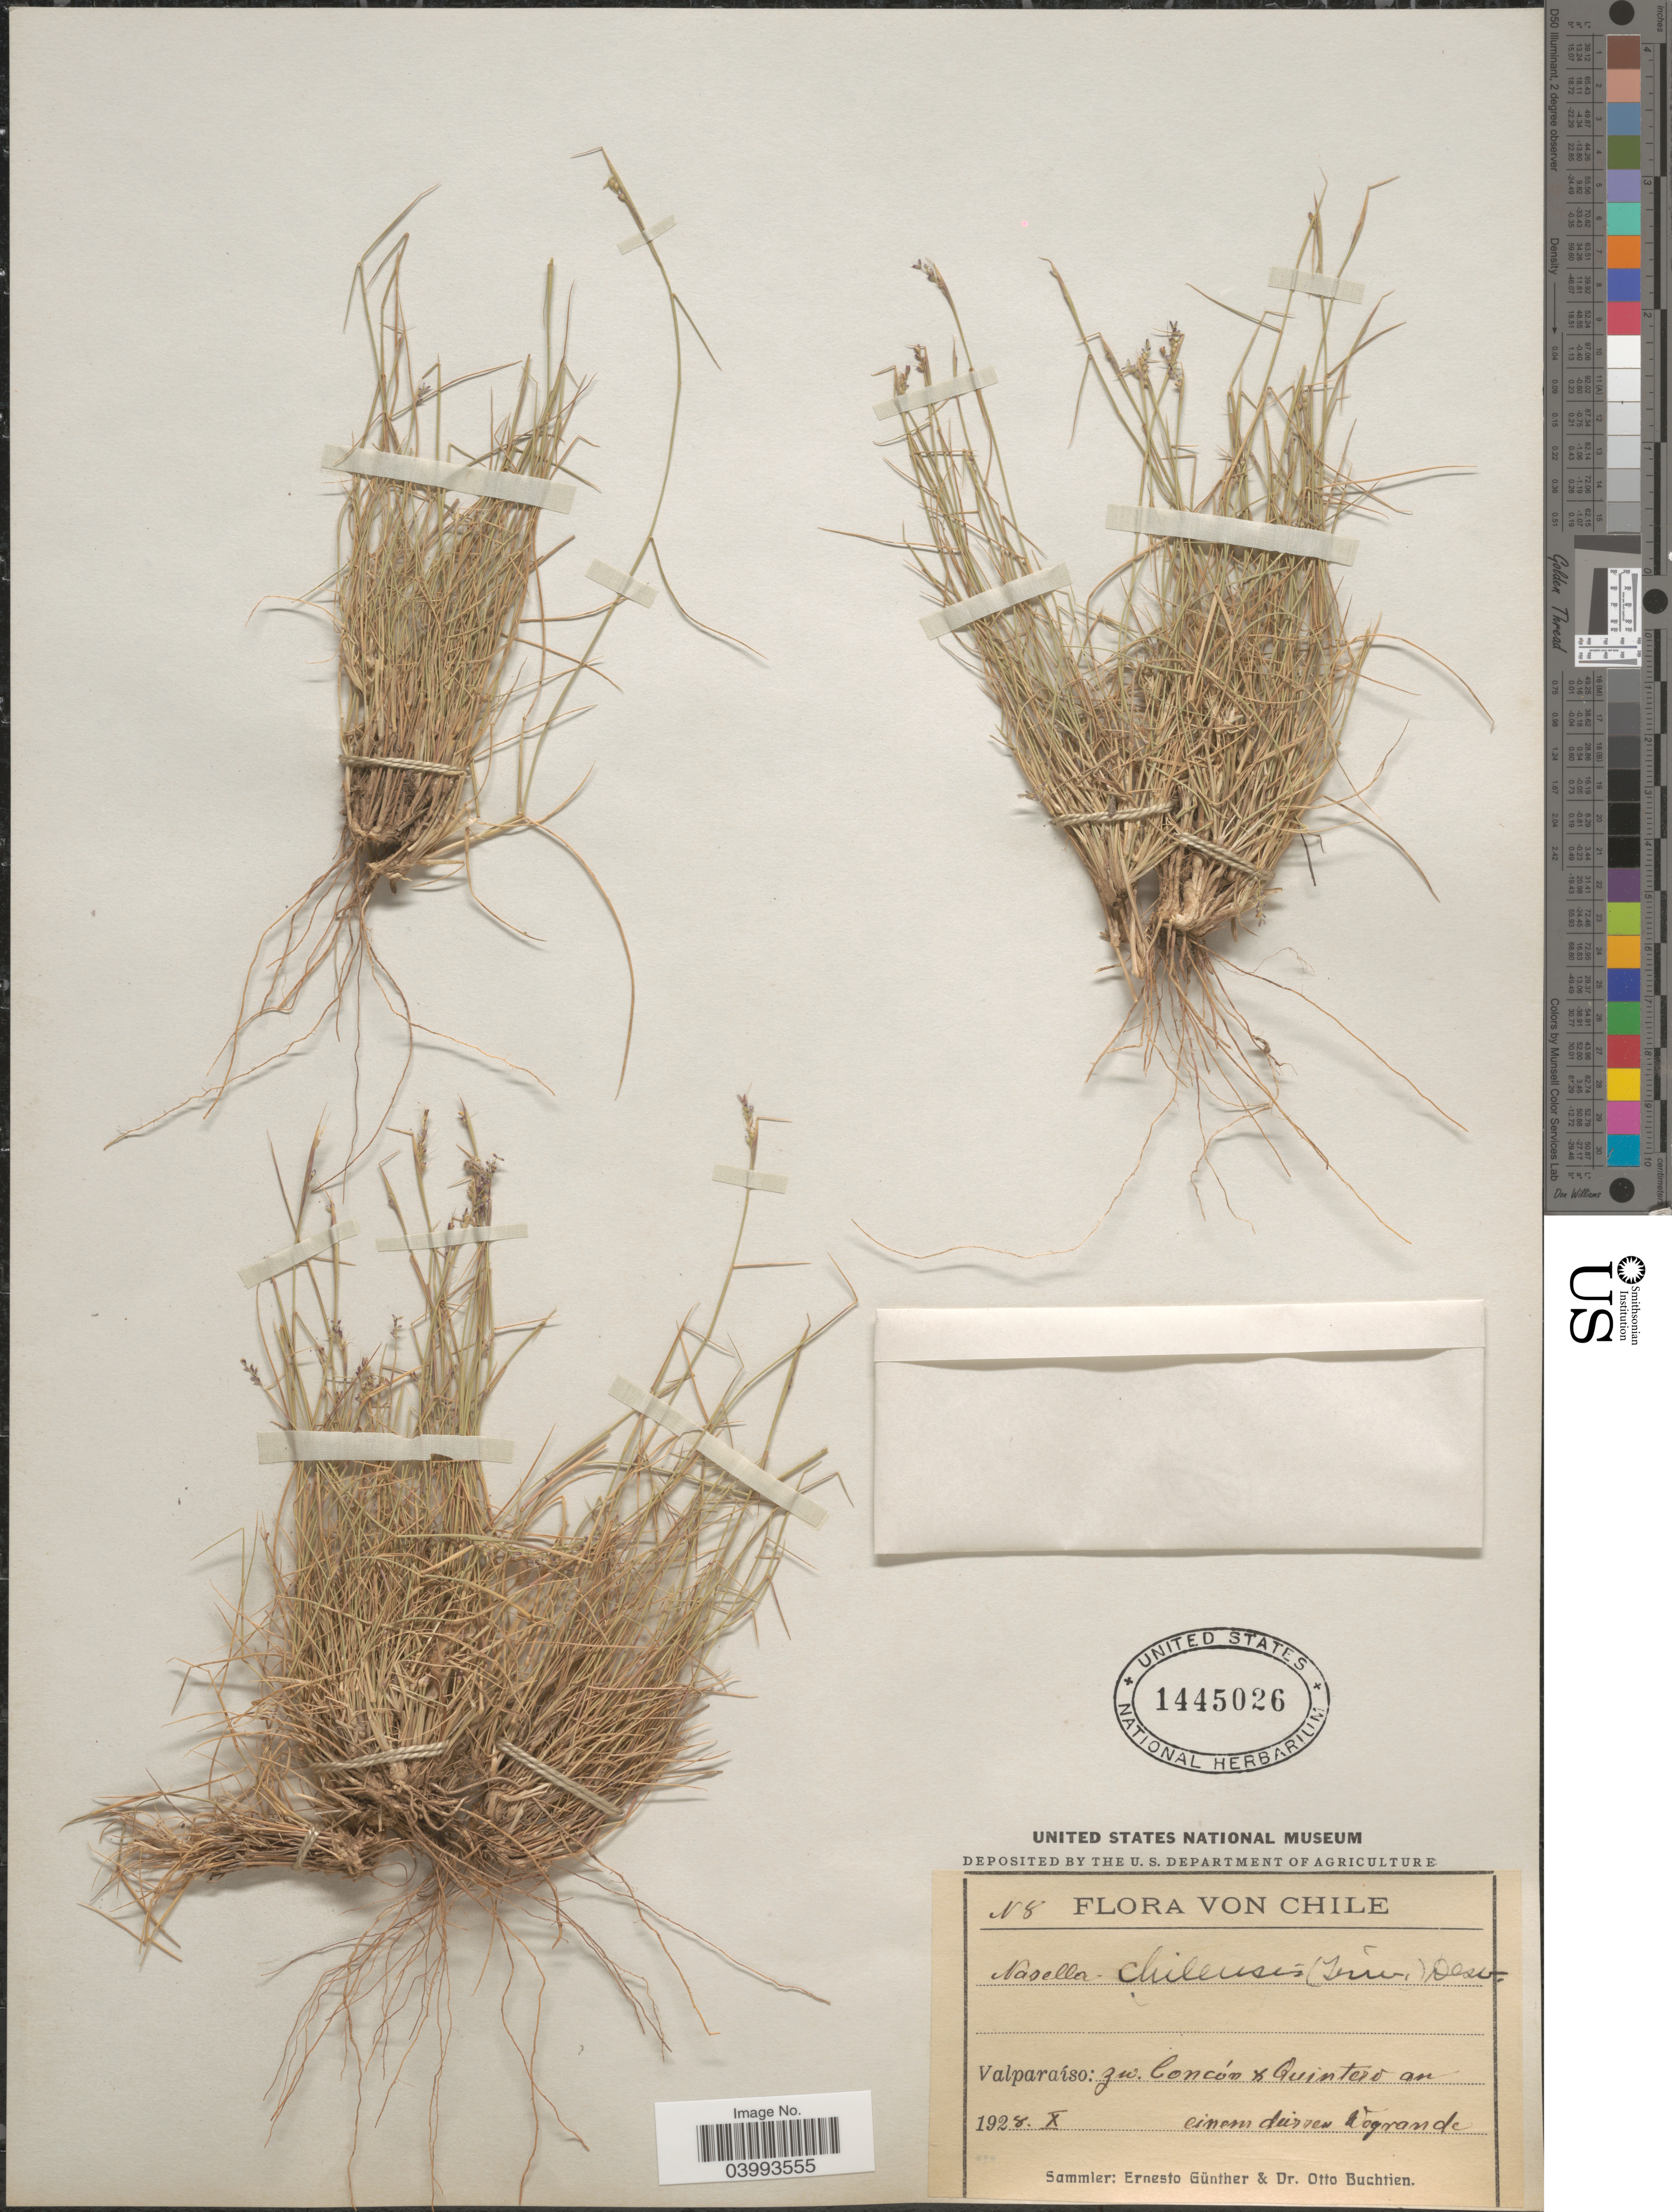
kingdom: Plantae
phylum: Tracheophyta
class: Liliopsida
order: Poales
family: Poaceae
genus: Nassella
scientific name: Nassella chilensis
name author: (Trin.) É. Desv.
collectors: E. Gunther & O. Buchtien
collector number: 8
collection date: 1928-10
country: Chile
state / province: Valparaíso (V)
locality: Zw. Concón [Foreign script] Quintero.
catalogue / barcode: US 1445026